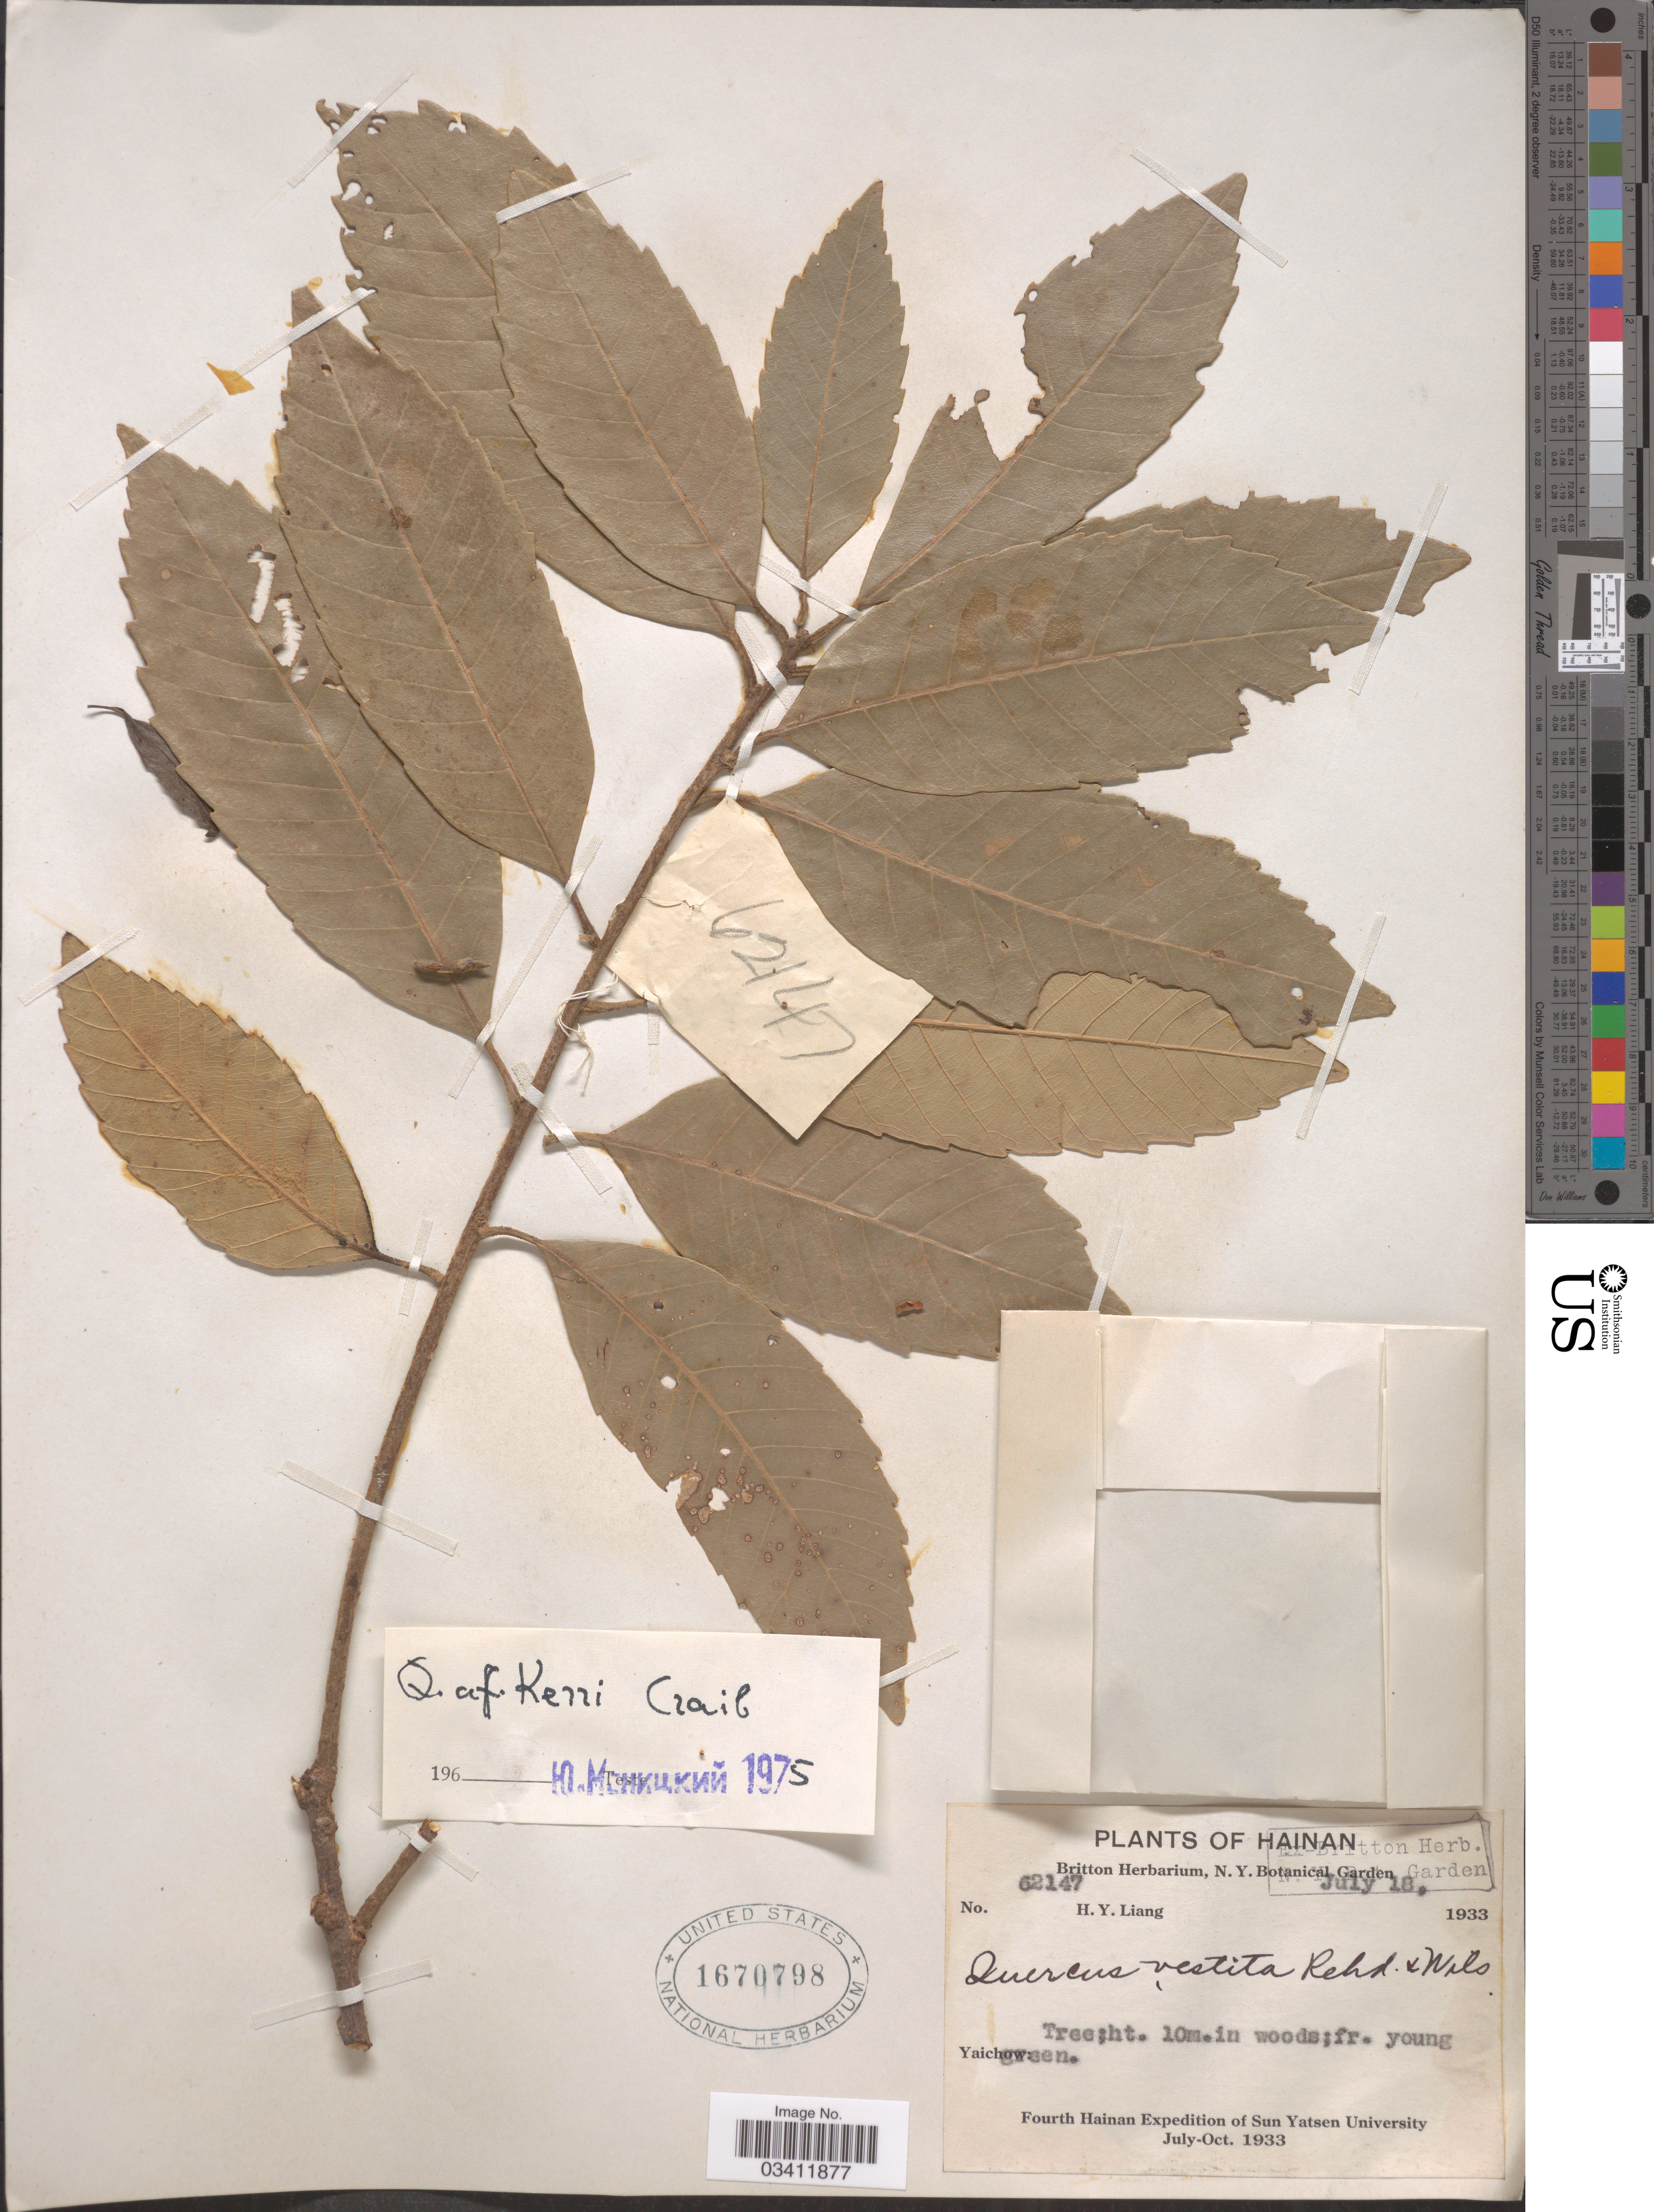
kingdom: Plantae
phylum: Tracheophyta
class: Magnoliopsida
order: Fagales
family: Fagaceae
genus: Quercus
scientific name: Quercus kerrii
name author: Craib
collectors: H. Y. Liang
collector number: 62147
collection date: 1933-07-18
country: China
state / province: Hainan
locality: Yaichow.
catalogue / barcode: US 1670798